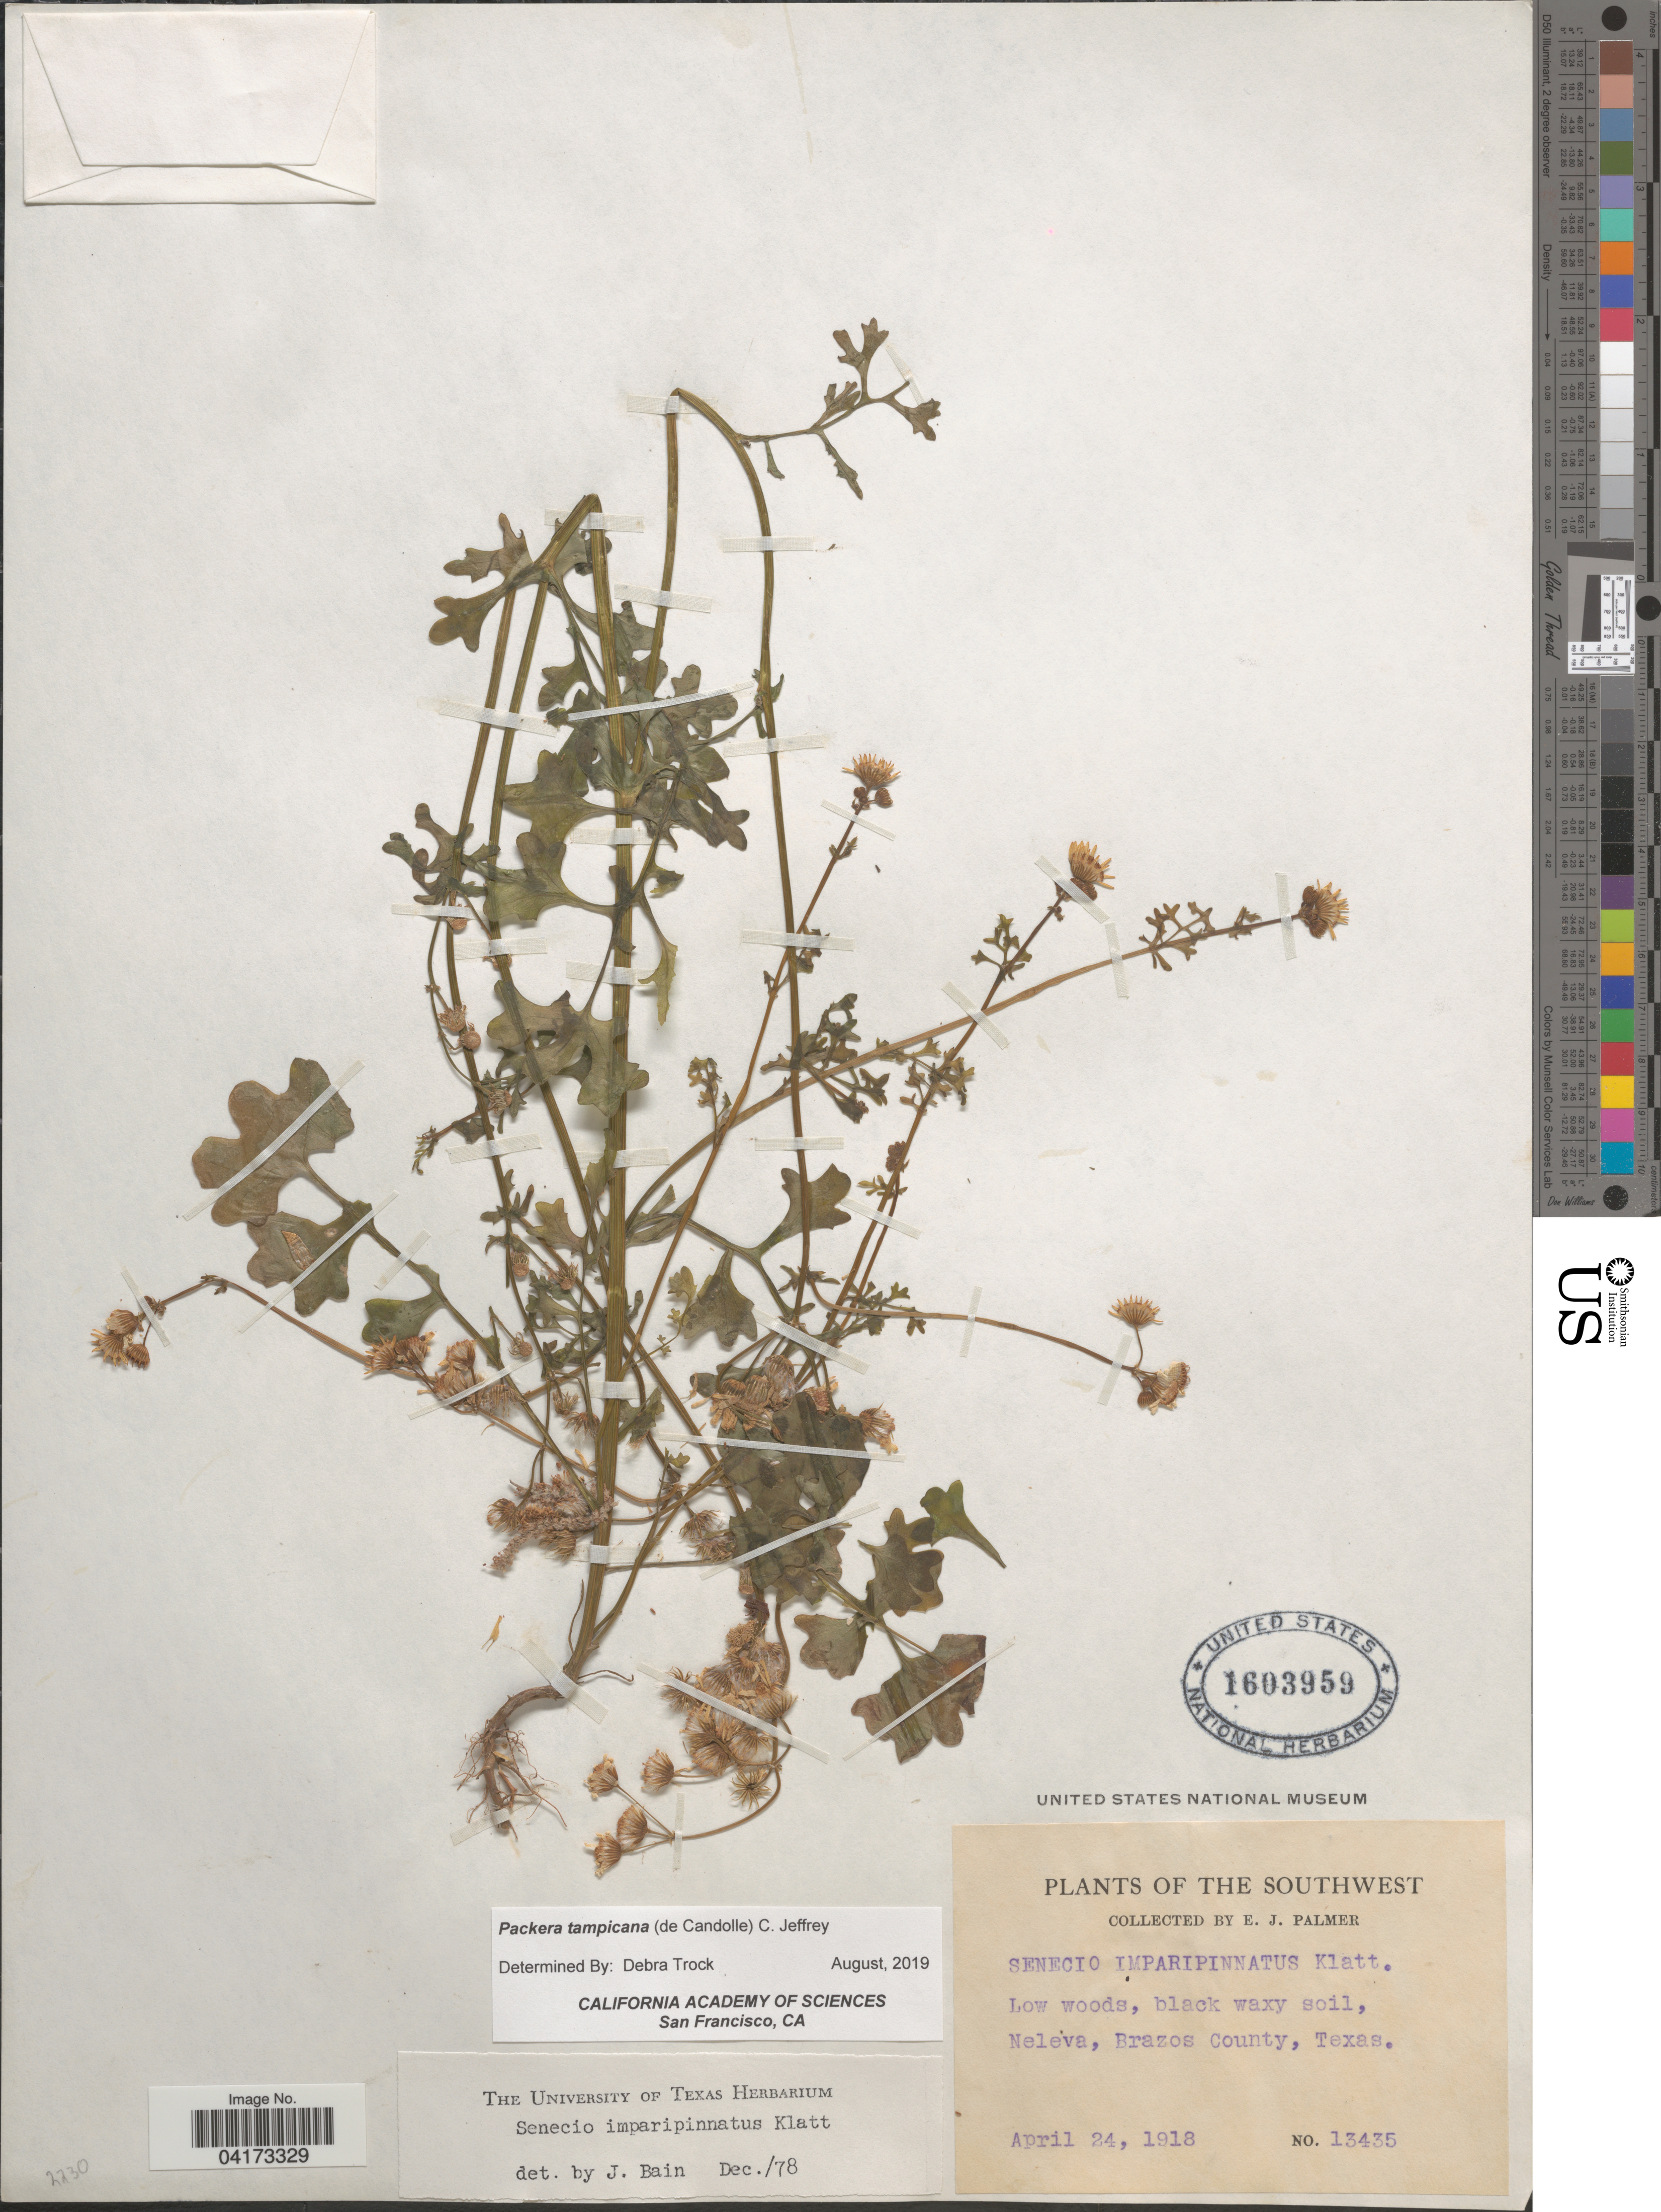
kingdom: Plantae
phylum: Tracheophyta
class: Magnoliopsida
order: Asterales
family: Asteraceae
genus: Packera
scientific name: Packera tampicana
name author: (DC.) C. Jeffrey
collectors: E. J. Palmer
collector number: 13435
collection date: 1918-04-24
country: United States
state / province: Texas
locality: The Southwest. Neleva, Brazos County.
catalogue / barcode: US 1603959